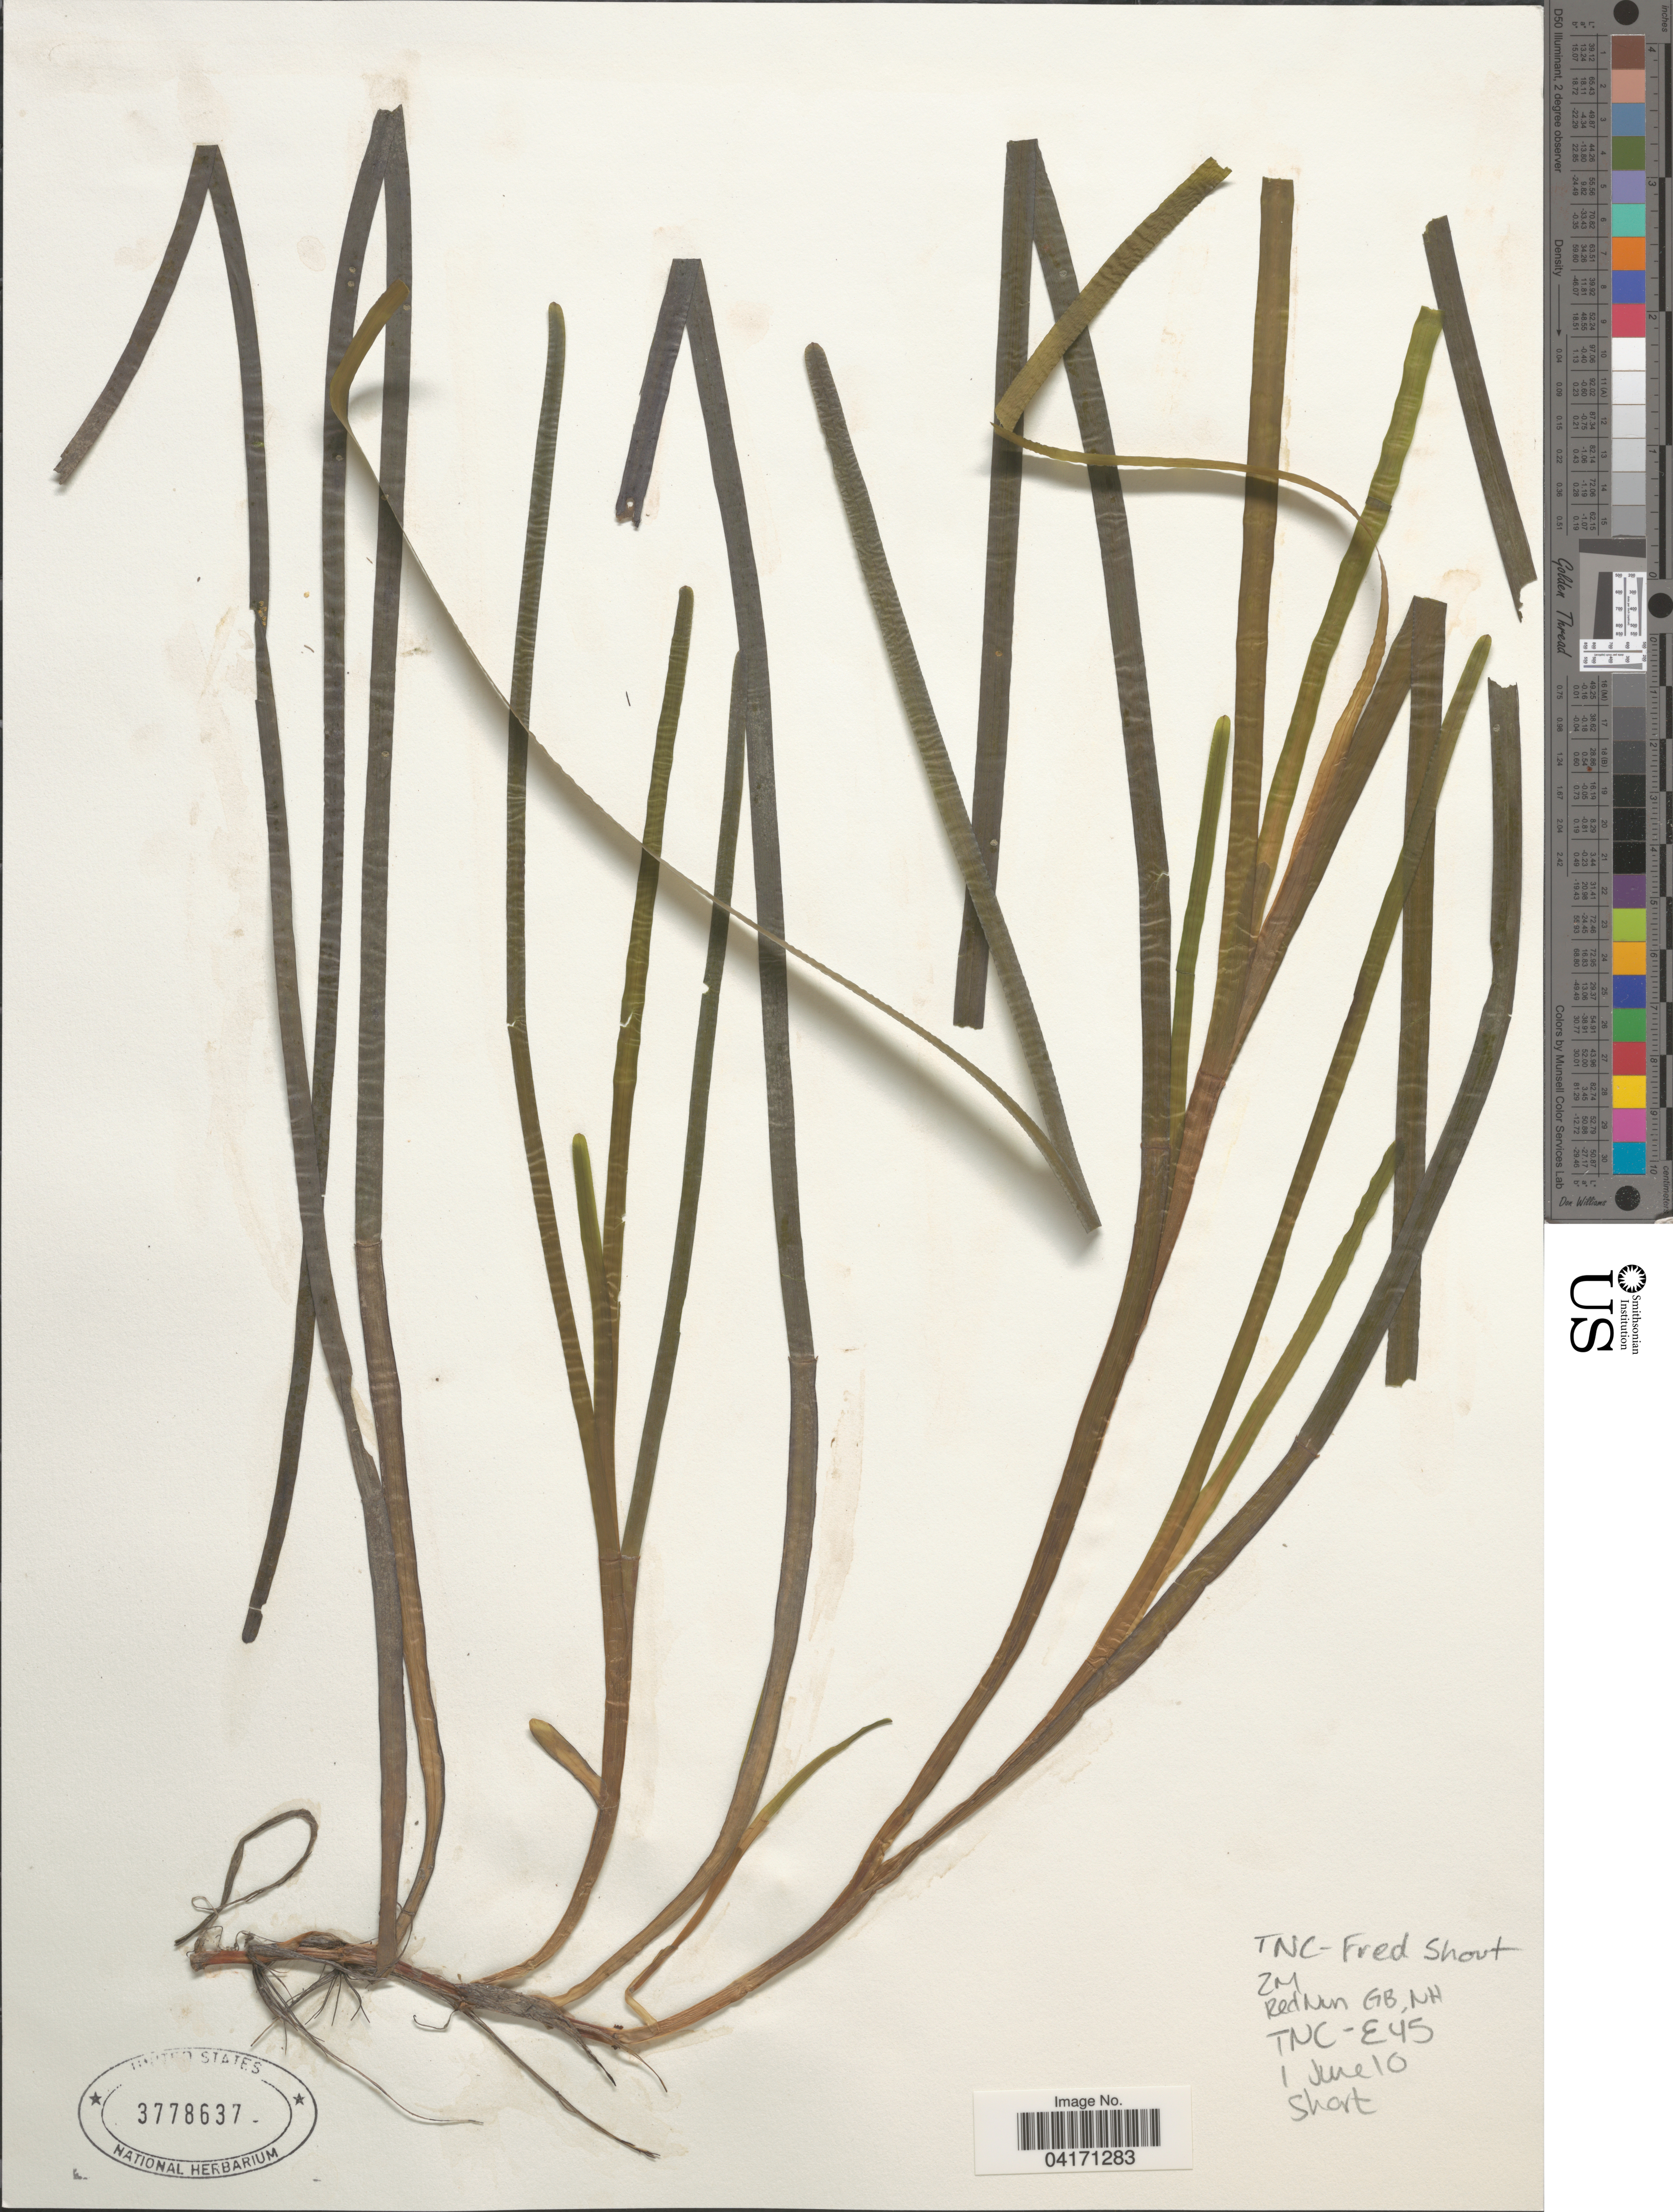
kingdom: Plantae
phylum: Tracheophyta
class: Liliopsida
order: Alismatales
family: Zosteraceae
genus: Zostera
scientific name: Zostera marina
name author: L.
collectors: F. Short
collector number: TNC-E45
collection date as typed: Transcribed d/m/y: 1/6/10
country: United States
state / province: New Hampshire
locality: Red Nun GB.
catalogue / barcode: US 3778637